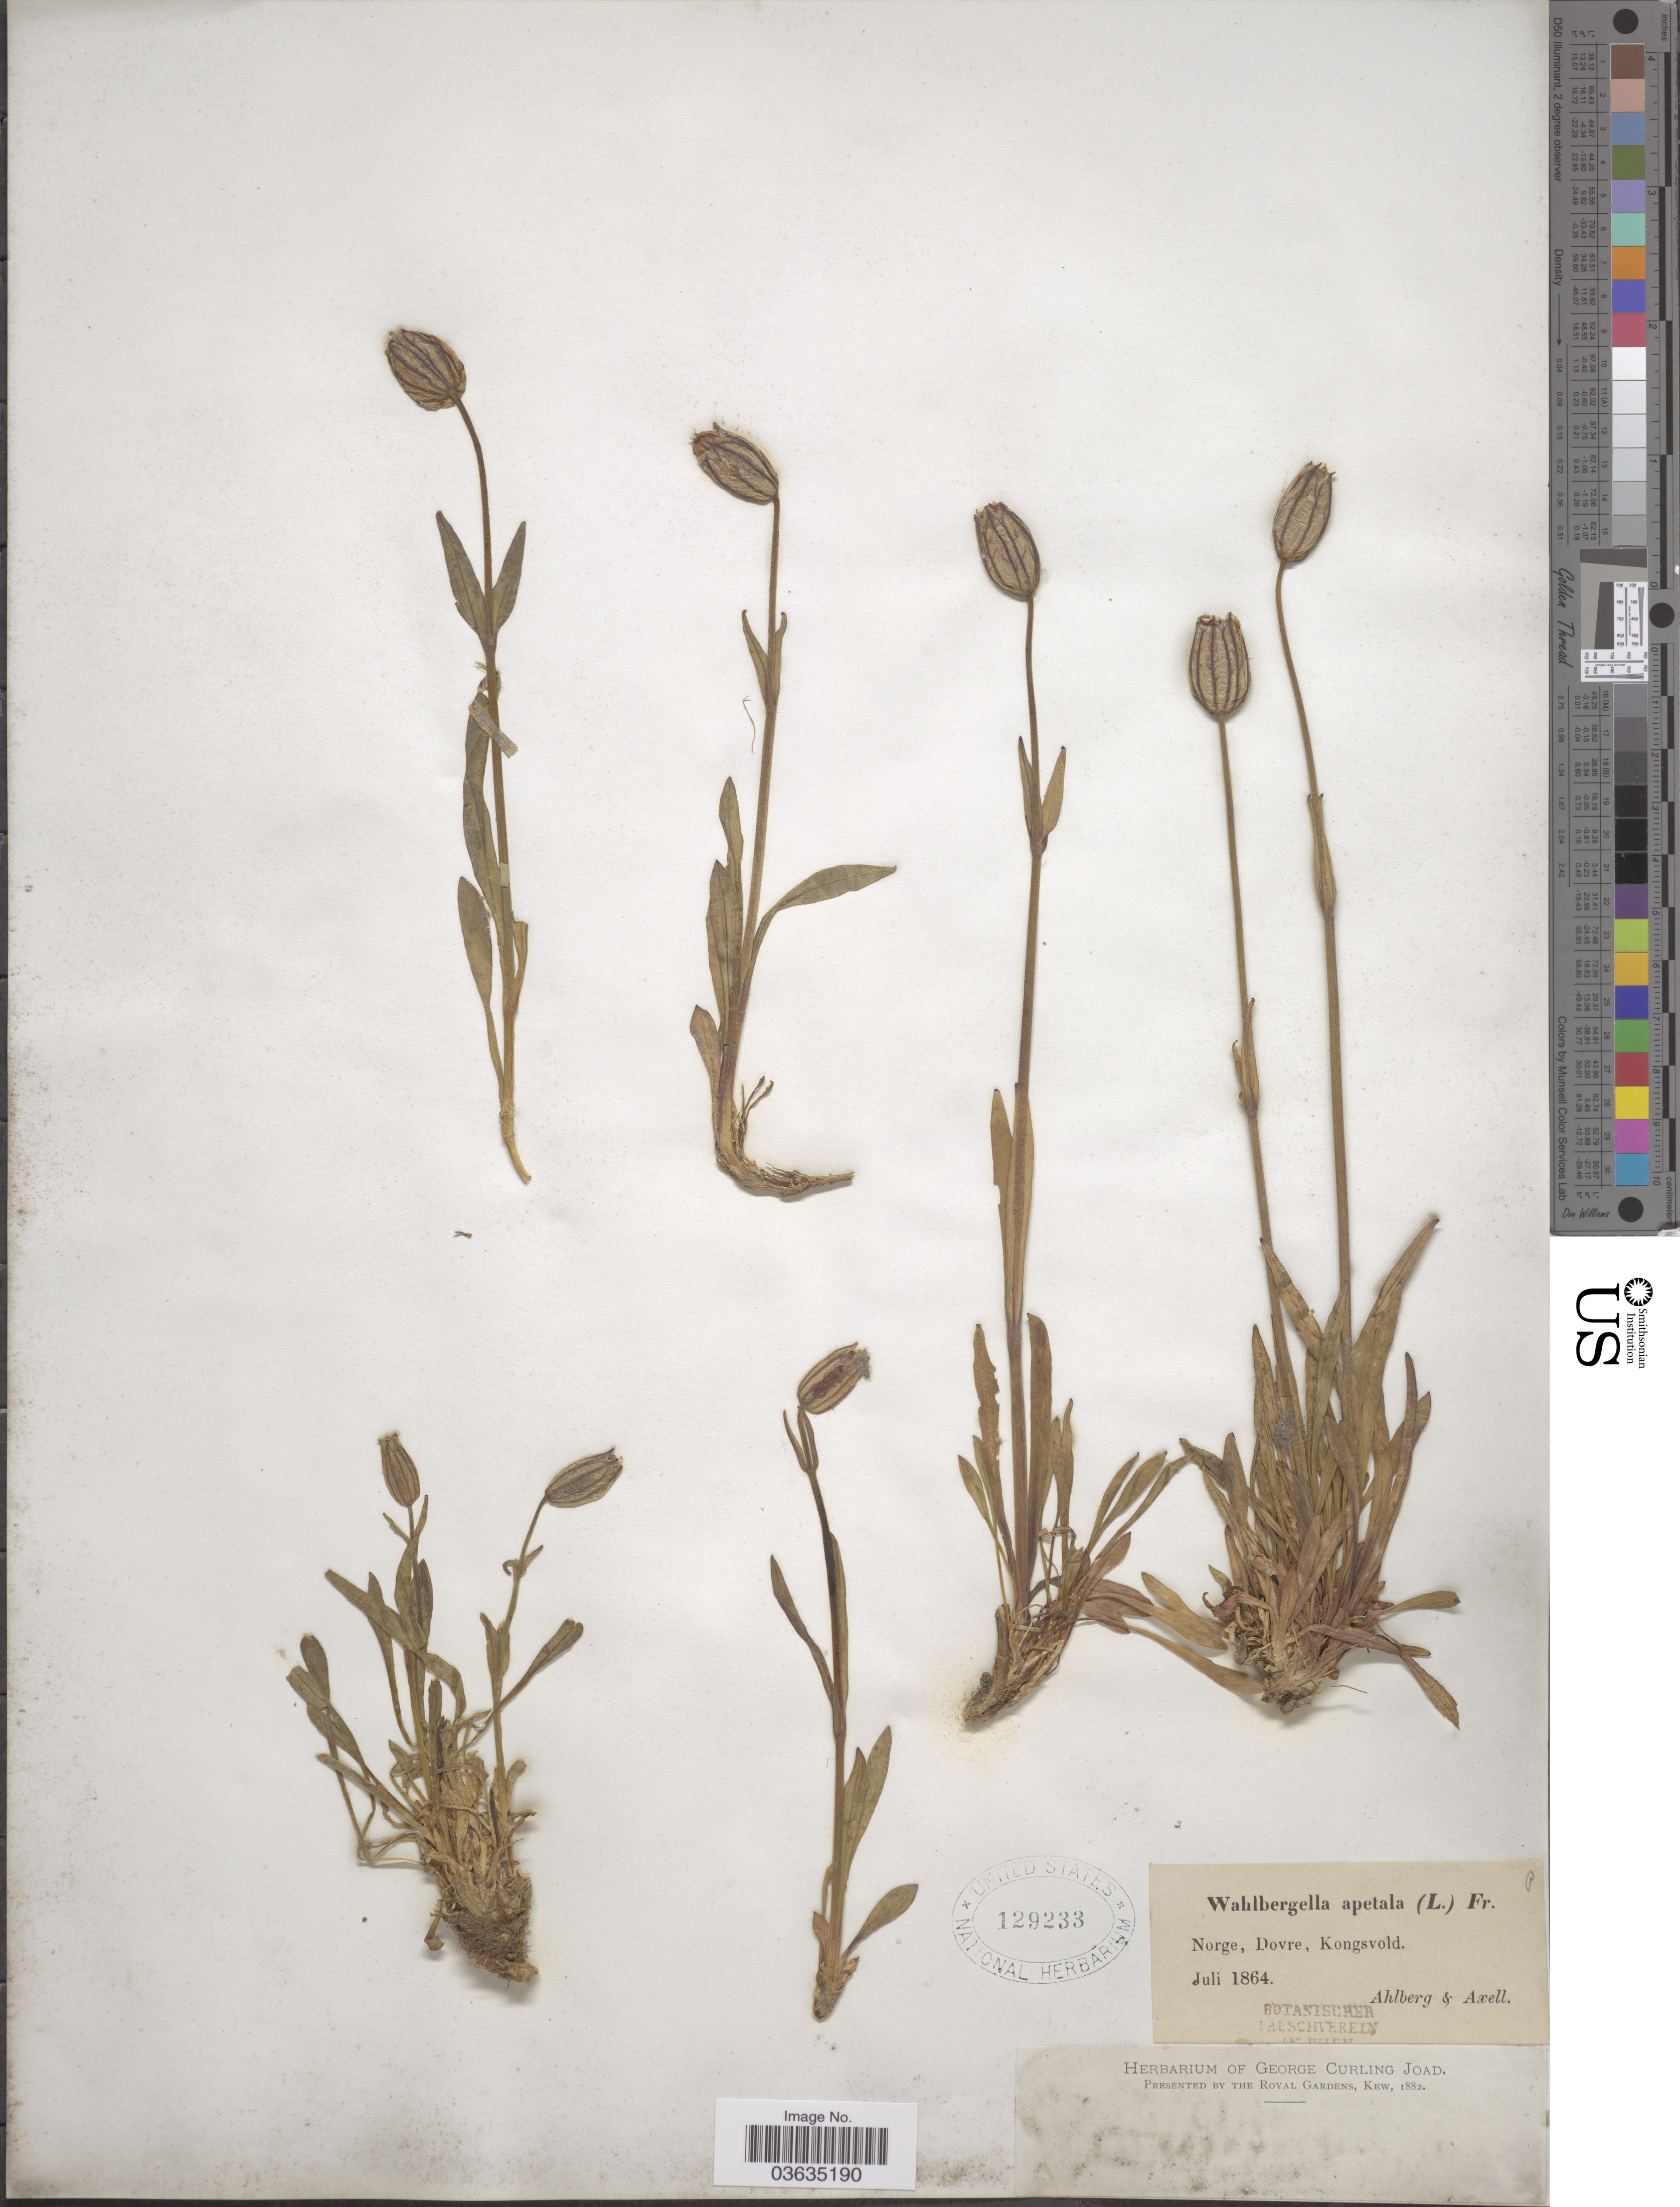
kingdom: Plantae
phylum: Tracheophyta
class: Magnoliopsida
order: Caryophyllales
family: Caryophyllaceae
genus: Silene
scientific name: Silene wahlbergella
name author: Chowdhuri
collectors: Ahlberg & Axell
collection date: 1864-07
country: Norway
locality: Norge, Dovre, Kongsvold.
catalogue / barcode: US 129233